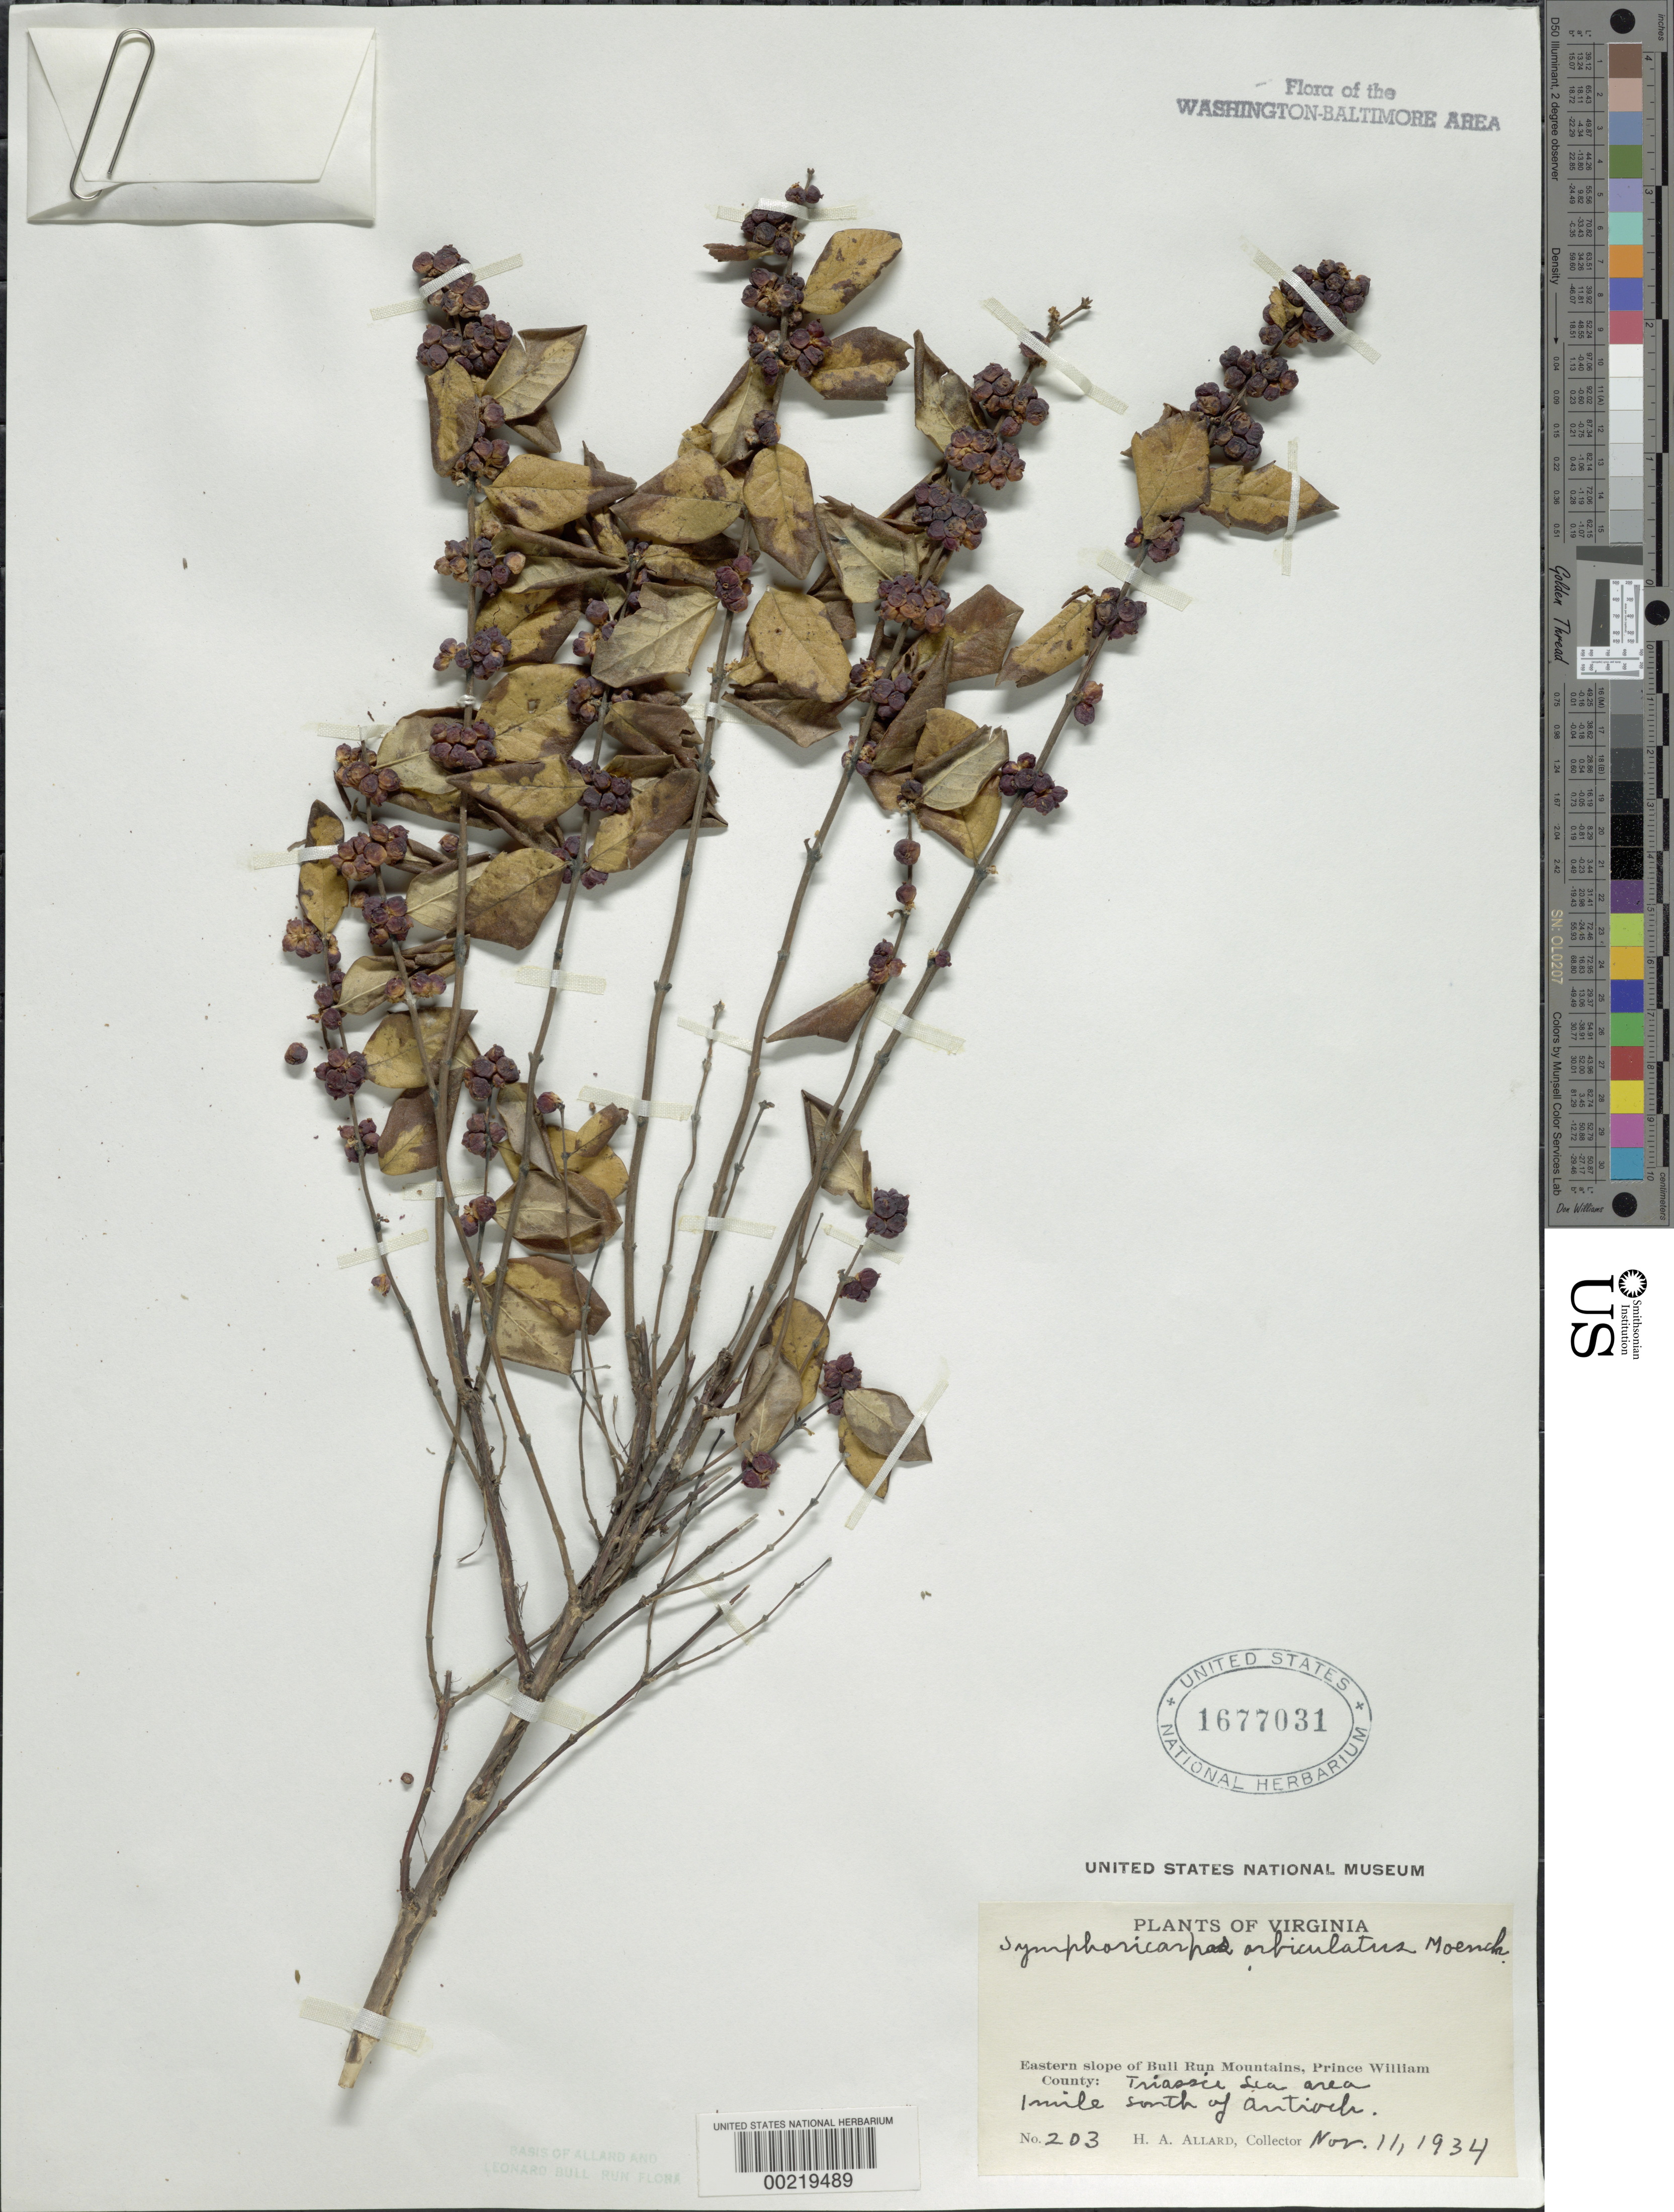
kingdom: Plantae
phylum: Tracheophyta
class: Magnoliopsida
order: Dipsacales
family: Caprifoliaceae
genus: Symphoricarpos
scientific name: Symphoricarpos orbiculatus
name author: Moench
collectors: H. A. Allard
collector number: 203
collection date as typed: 11 Nov 1934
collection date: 1934-11-11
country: United States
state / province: Virginia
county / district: Prince William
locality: South of Antioch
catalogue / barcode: US 1677031